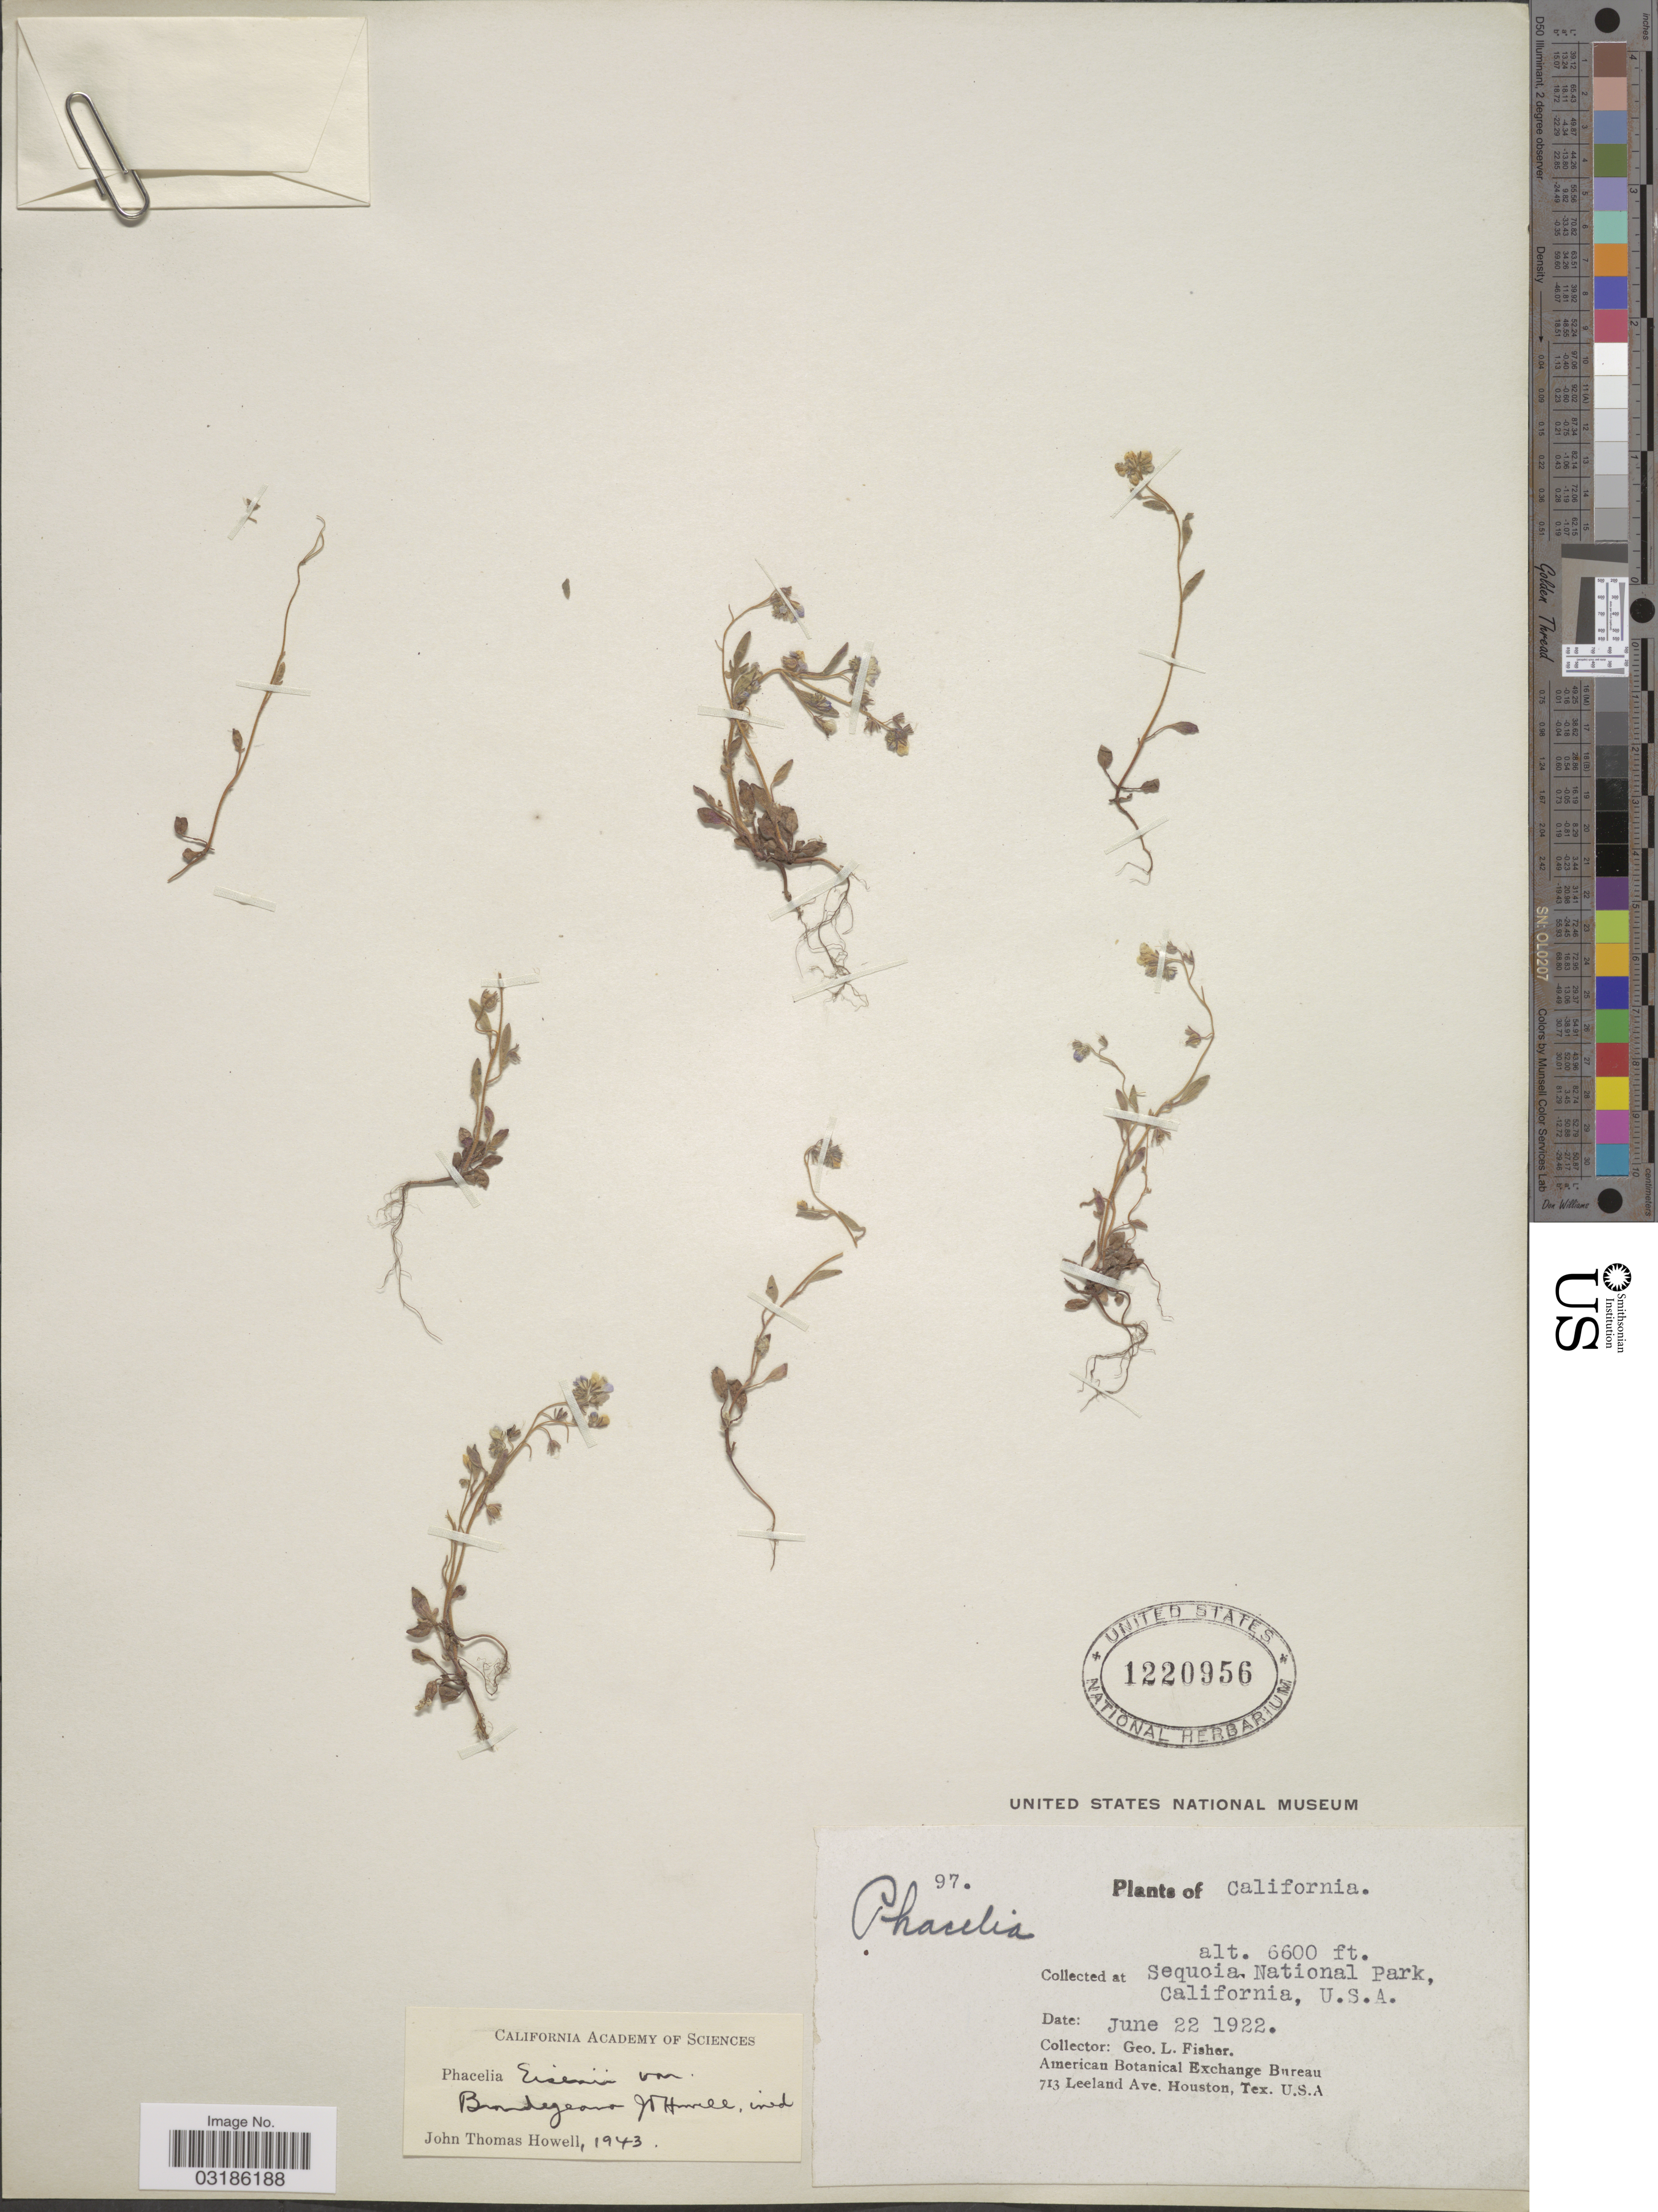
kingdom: Plantae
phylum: Tracheophyta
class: Magnoliopsida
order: Boraginales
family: Hydrophyllaceae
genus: Phacelia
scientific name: Phacelia eisenii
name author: Brandegee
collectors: G. L. Fisher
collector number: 97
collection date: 1922-06-22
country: United States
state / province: California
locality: Sequoia National Park.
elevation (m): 2012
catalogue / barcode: US 1220956